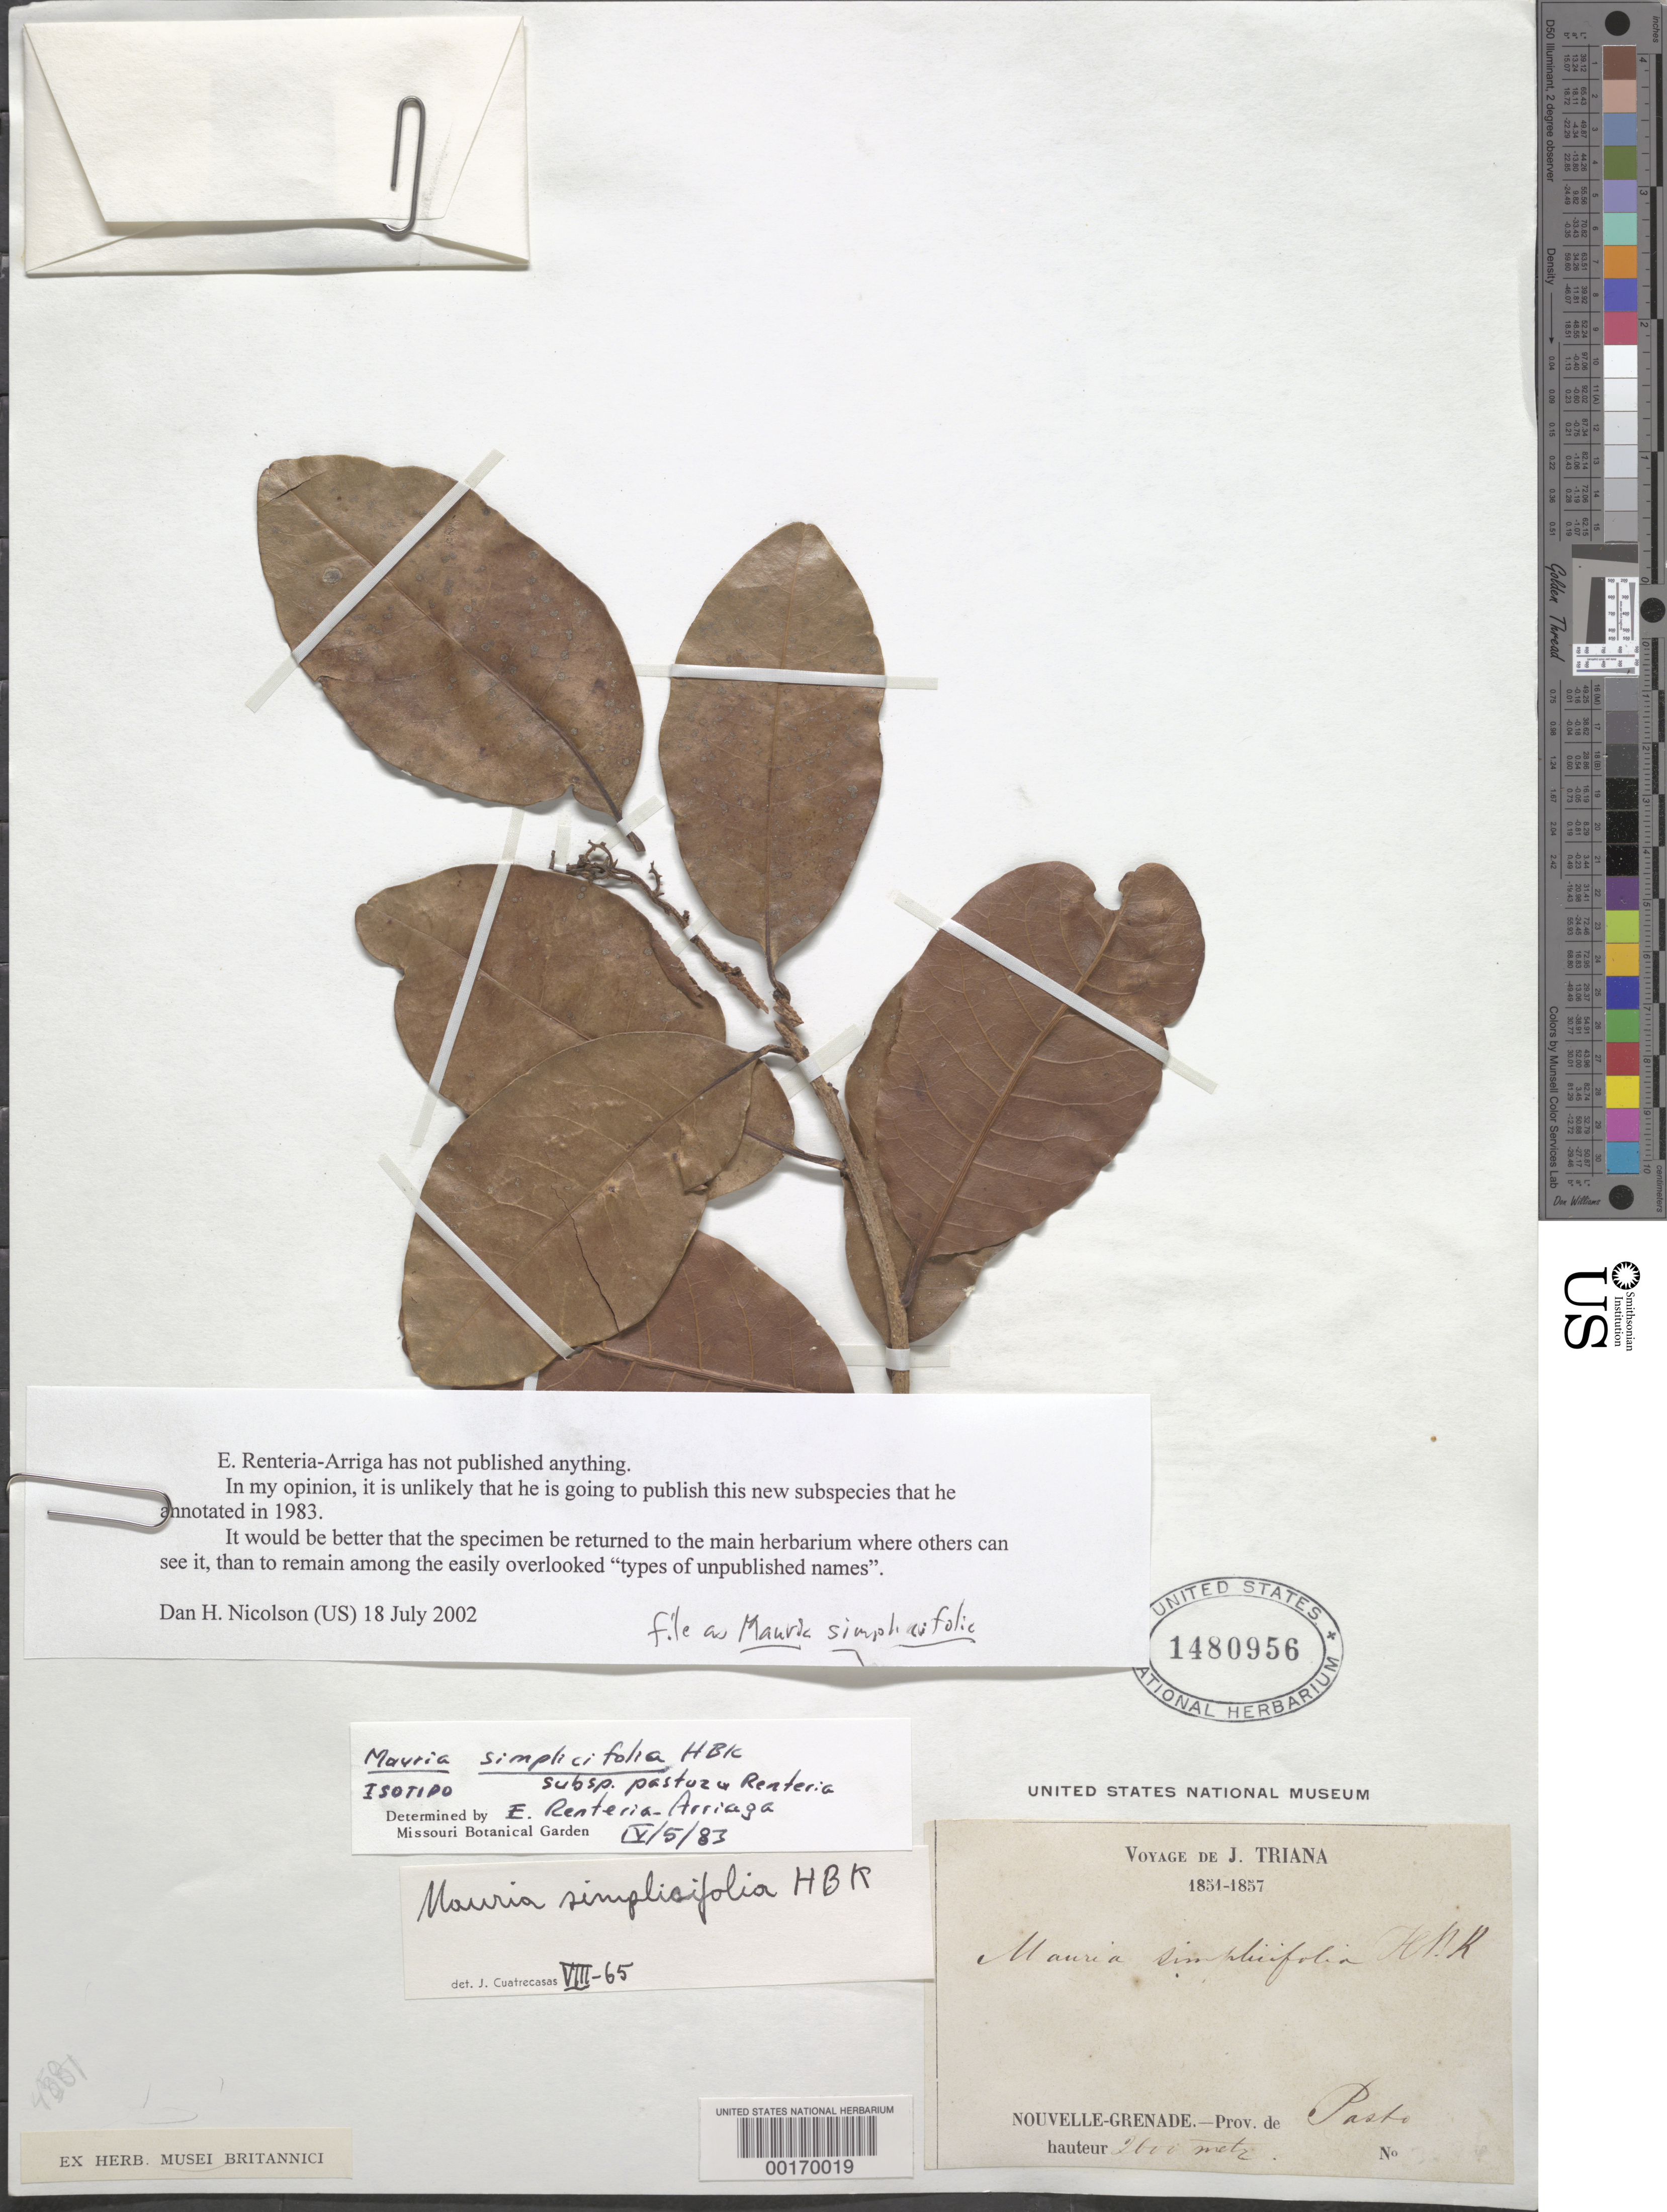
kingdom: Plantae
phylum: Tracheophyta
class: Magnoliopsida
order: Sapindales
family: Anacardiaceae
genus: Mauria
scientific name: Mauria simplicifolia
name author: Kunth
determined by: Nicolson, Dan H.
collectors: J. J. Triana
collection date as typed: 1851 to -- --- 1857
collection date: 1851/1857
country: Colombia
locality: Province of Pasto.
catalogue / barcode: US 1480956